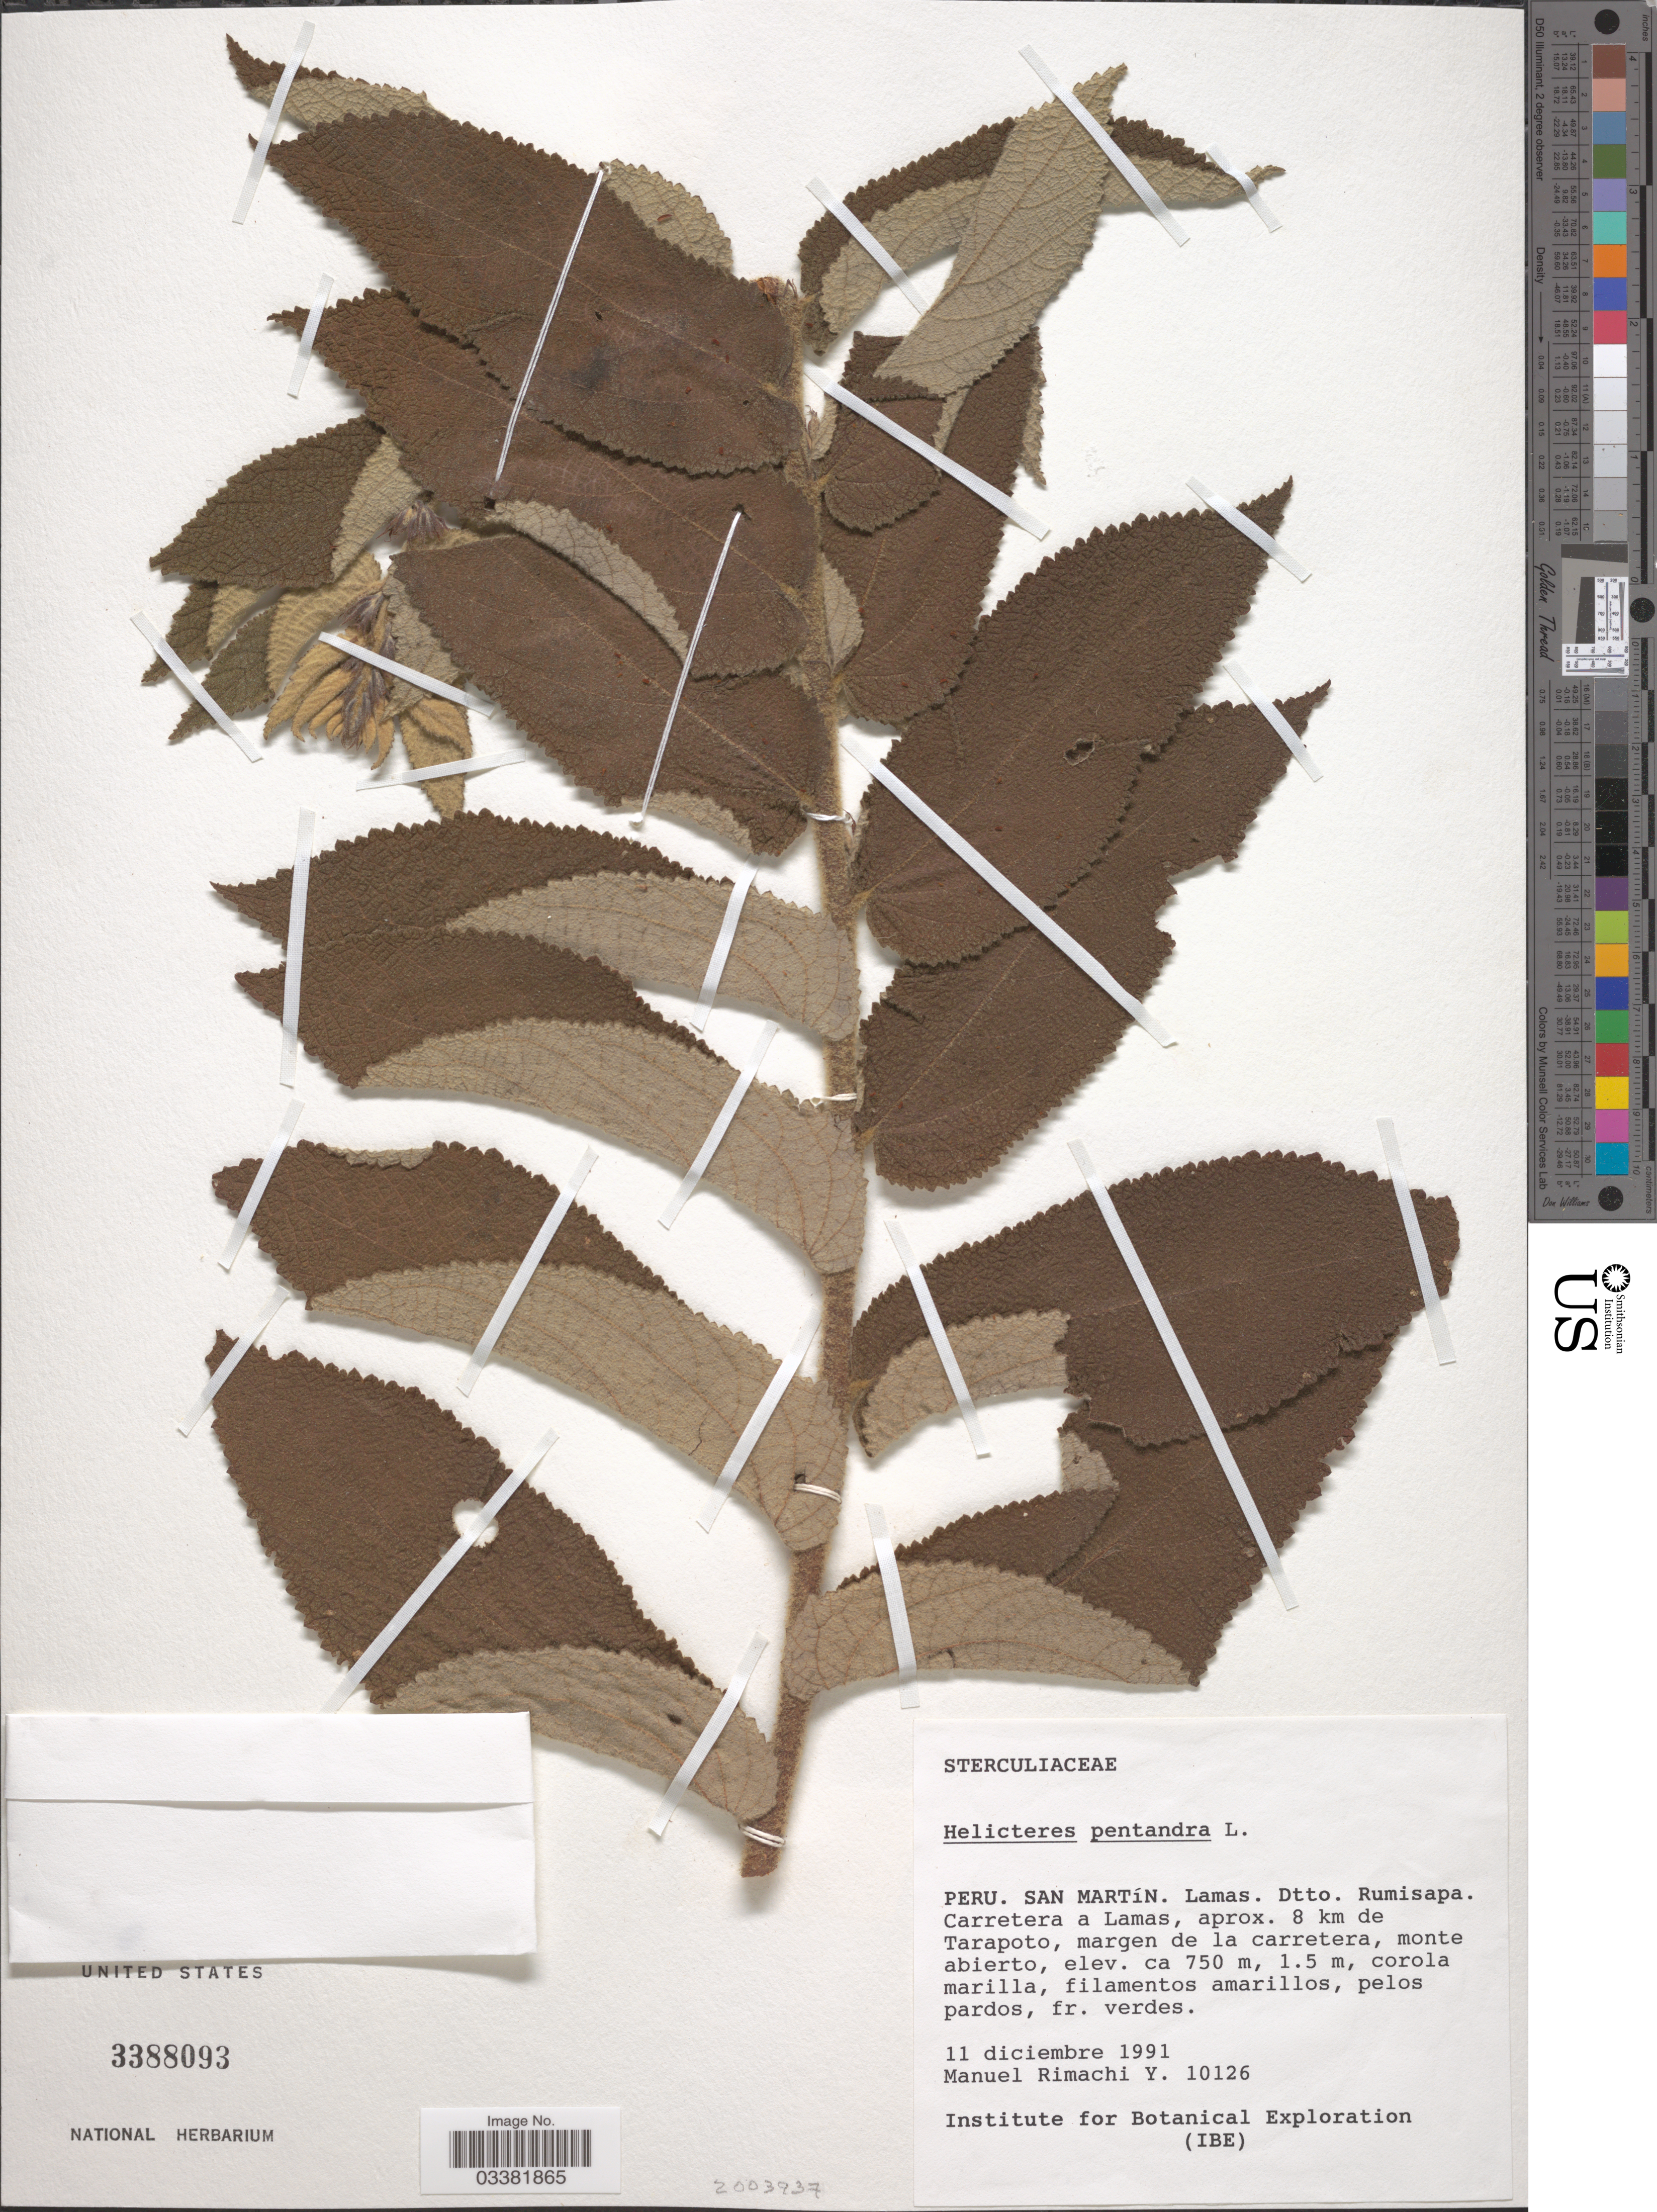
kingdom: Plantae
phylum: Tracheophyta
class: Magnoliopsida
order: Malvales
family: Malvaceae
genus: Helicteres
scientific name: Helicteres pentandra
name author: L.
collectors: M. Rimachi Y.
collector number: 10126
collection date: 1991-12-11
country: Peru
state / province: San Martín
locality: Lamas. Dtto. Rumisapa. Carretera a Lamas, aprox. 8 km de Tarapoto, margen de la carretera, monte abierto.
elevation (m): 750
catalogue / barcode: US 3388093